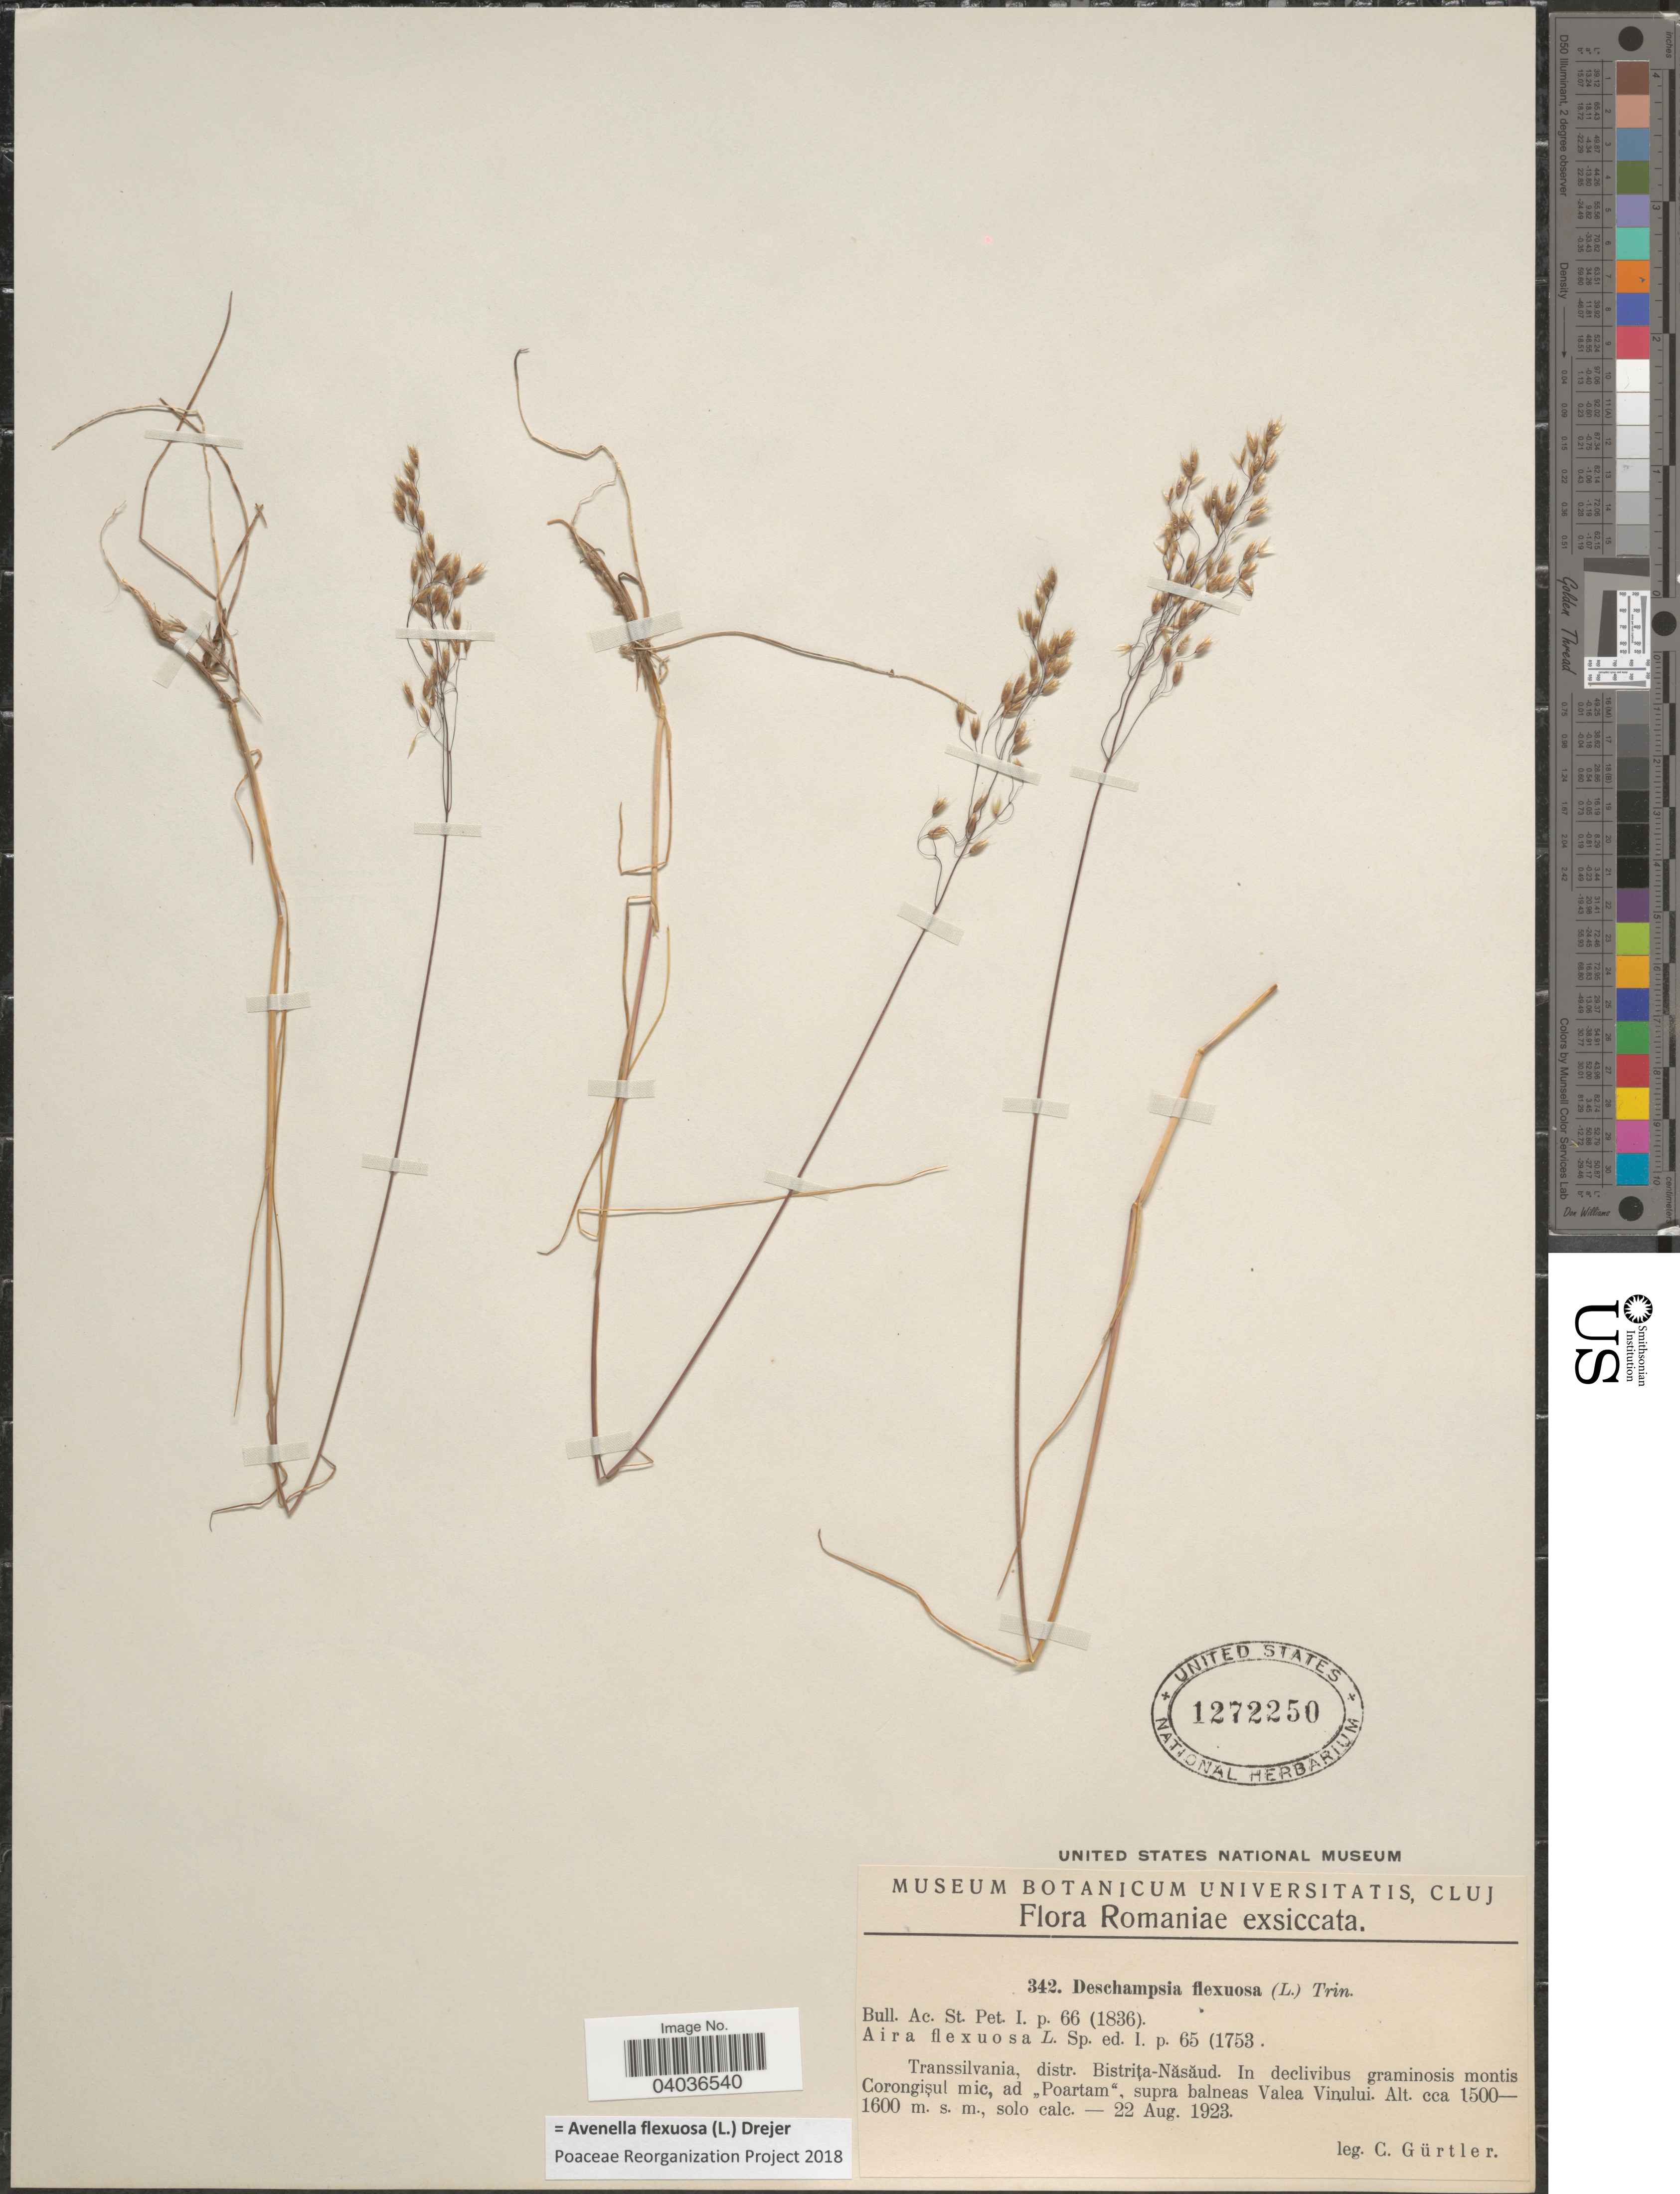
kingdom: Plantae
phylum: Tracheophyta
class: Liliopsida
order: Poales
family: Poaceae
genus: Avenella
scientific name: Avenella flexuosa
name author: (L.) Drejer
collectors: C. Gürtler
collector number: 342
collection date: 1923-08-22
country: Romania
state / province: Bistrita-Nasaud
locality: Romaniae. Transsilvania, distr. Bistriţa-Năsăud. In declivibus graminosis montis Corongişul mic, ad "Poartam", supra balneas Valea Vinului.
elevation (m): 1500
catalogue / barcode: US 1272250